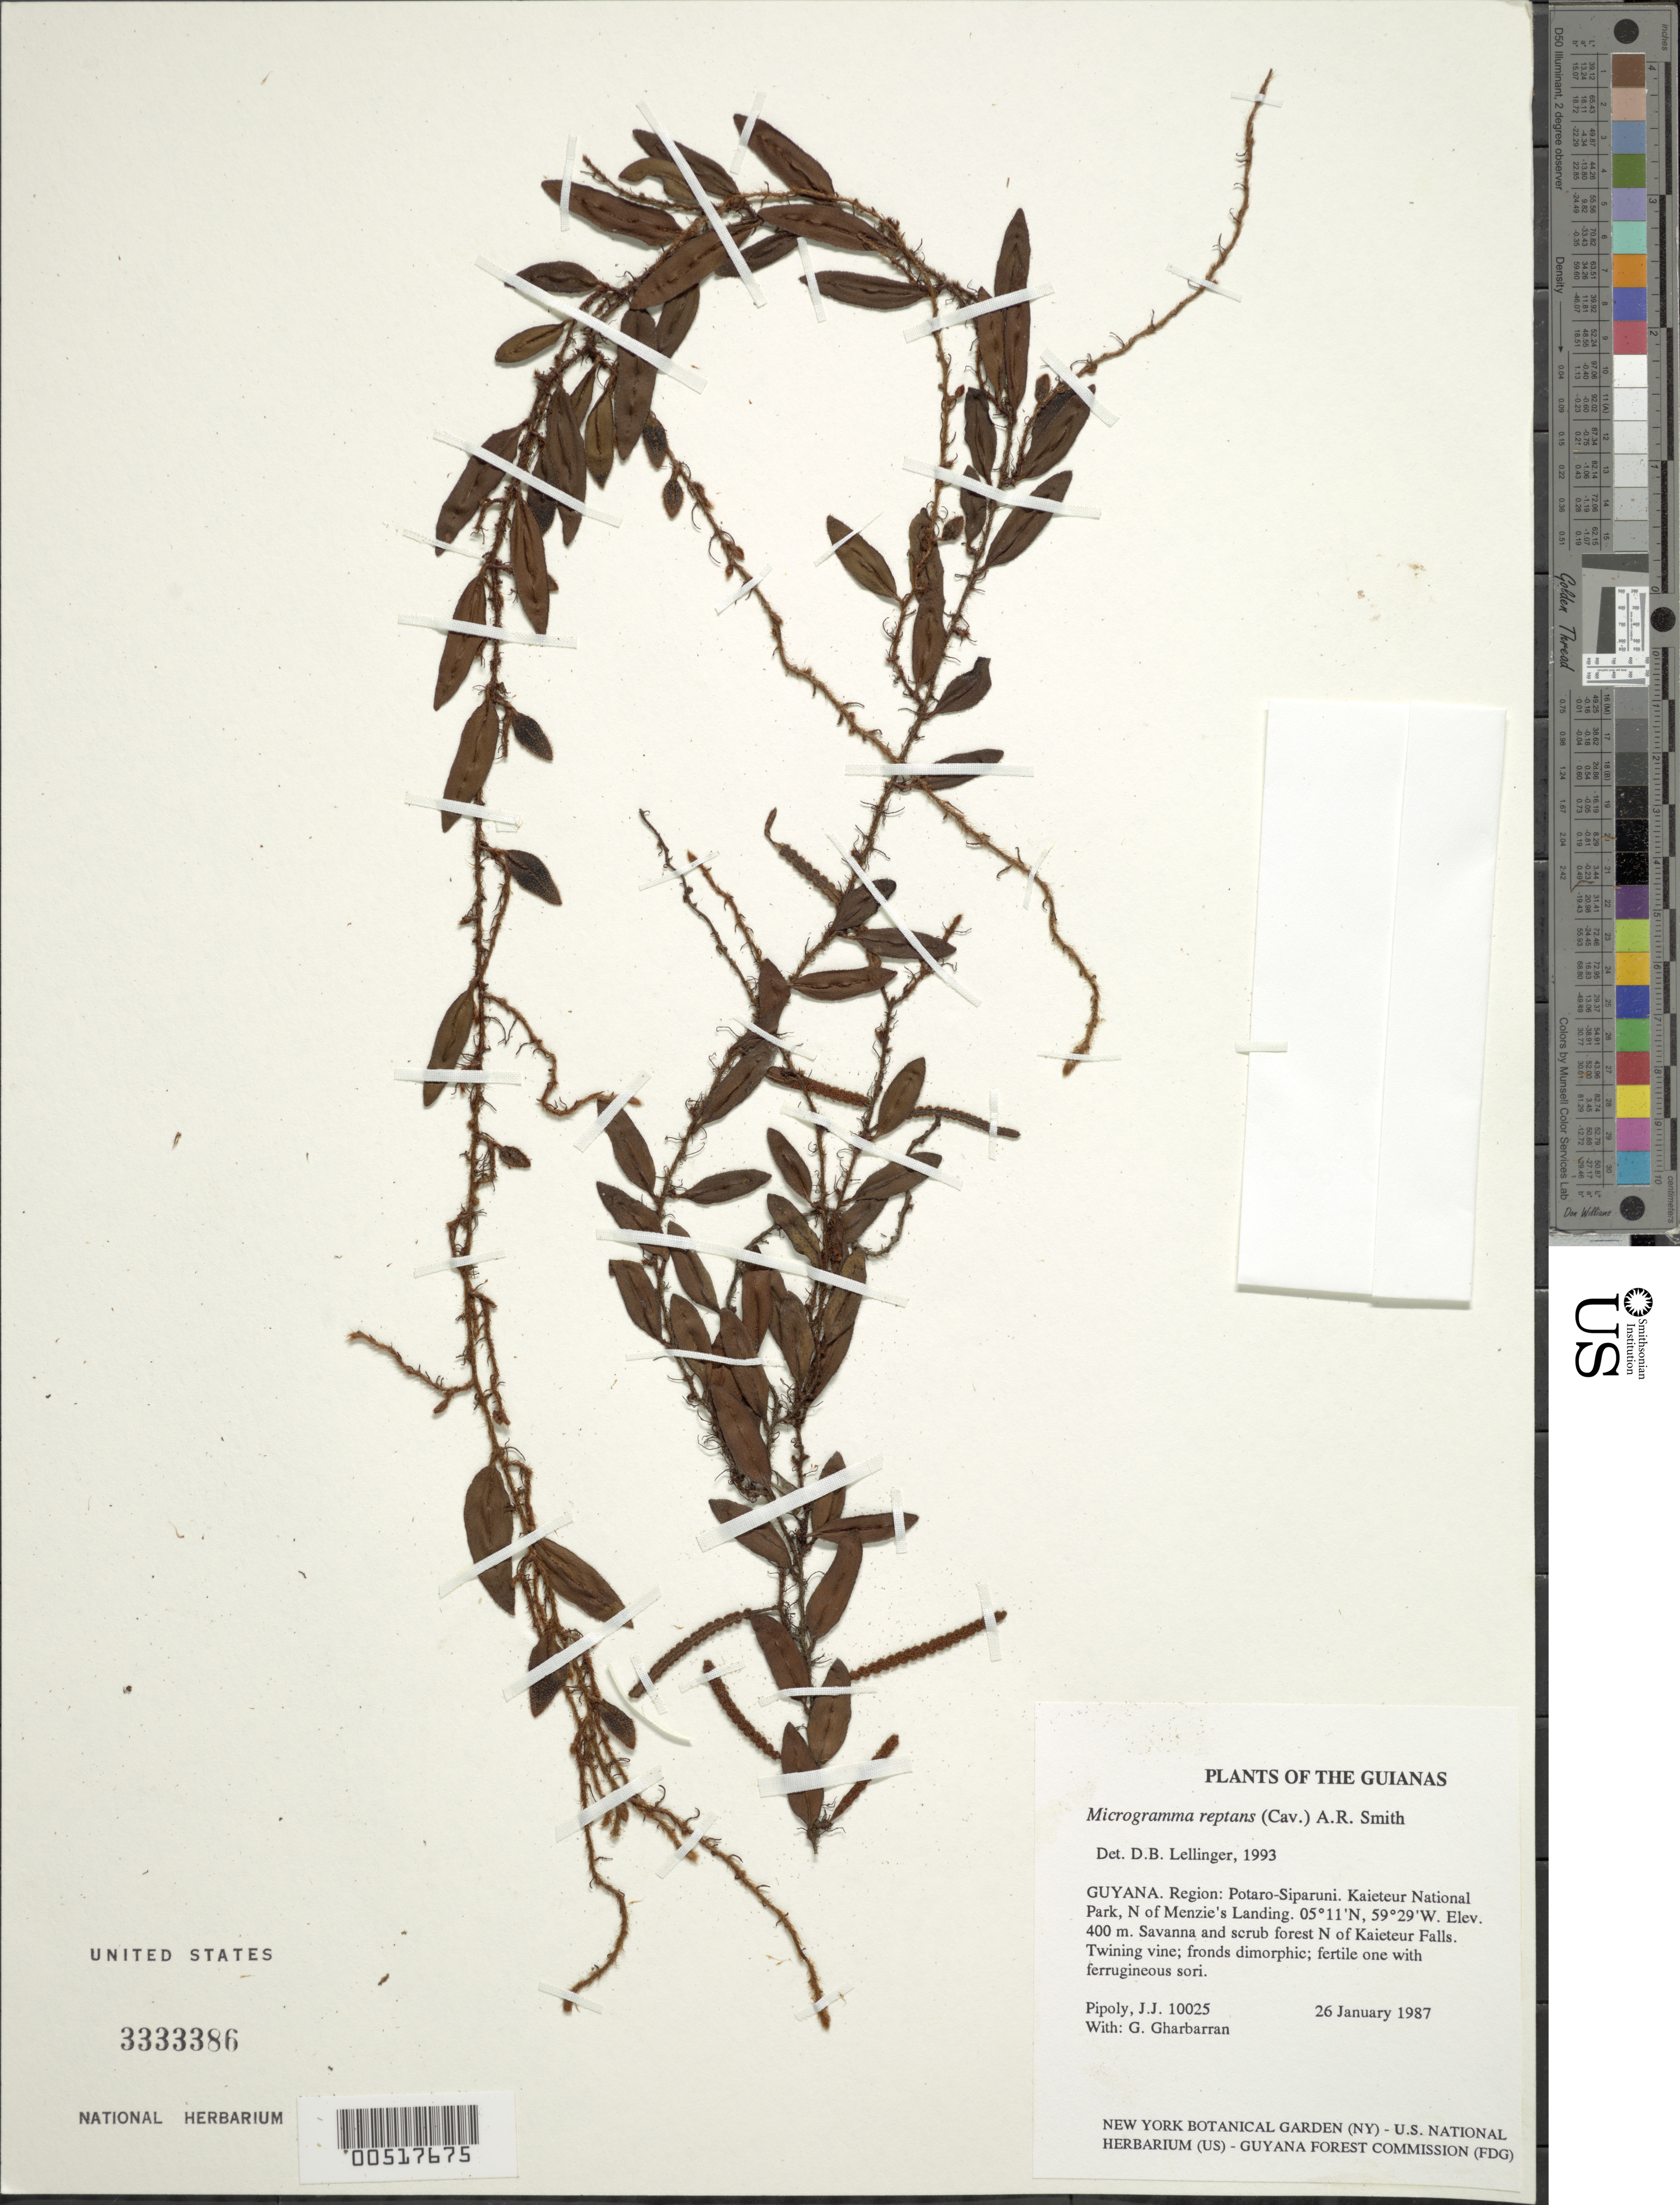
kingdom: Plantae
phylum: Tracheophyta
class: Polypodiopsida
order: Polypodiales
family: Polypodiaceae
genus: Microgramma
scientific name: Microgramma reptans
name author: (Cav.) A.R. Sm.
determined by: Lellinger, David B., (BOT), Smithsonian Institution - National Museum of Natural History (UNITED STATES)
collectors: J. J. Pipoly & G. Gharbarran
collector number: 10025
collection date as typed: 26 January 1987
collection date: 1987-01-26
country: Guyana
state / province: Potaro-Siparuni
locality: Kaieteur National Park; N of Menzie's Landing and Kaieteur Falls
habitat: Savanna and scrub forest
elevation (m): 400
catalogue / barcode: US 3333386